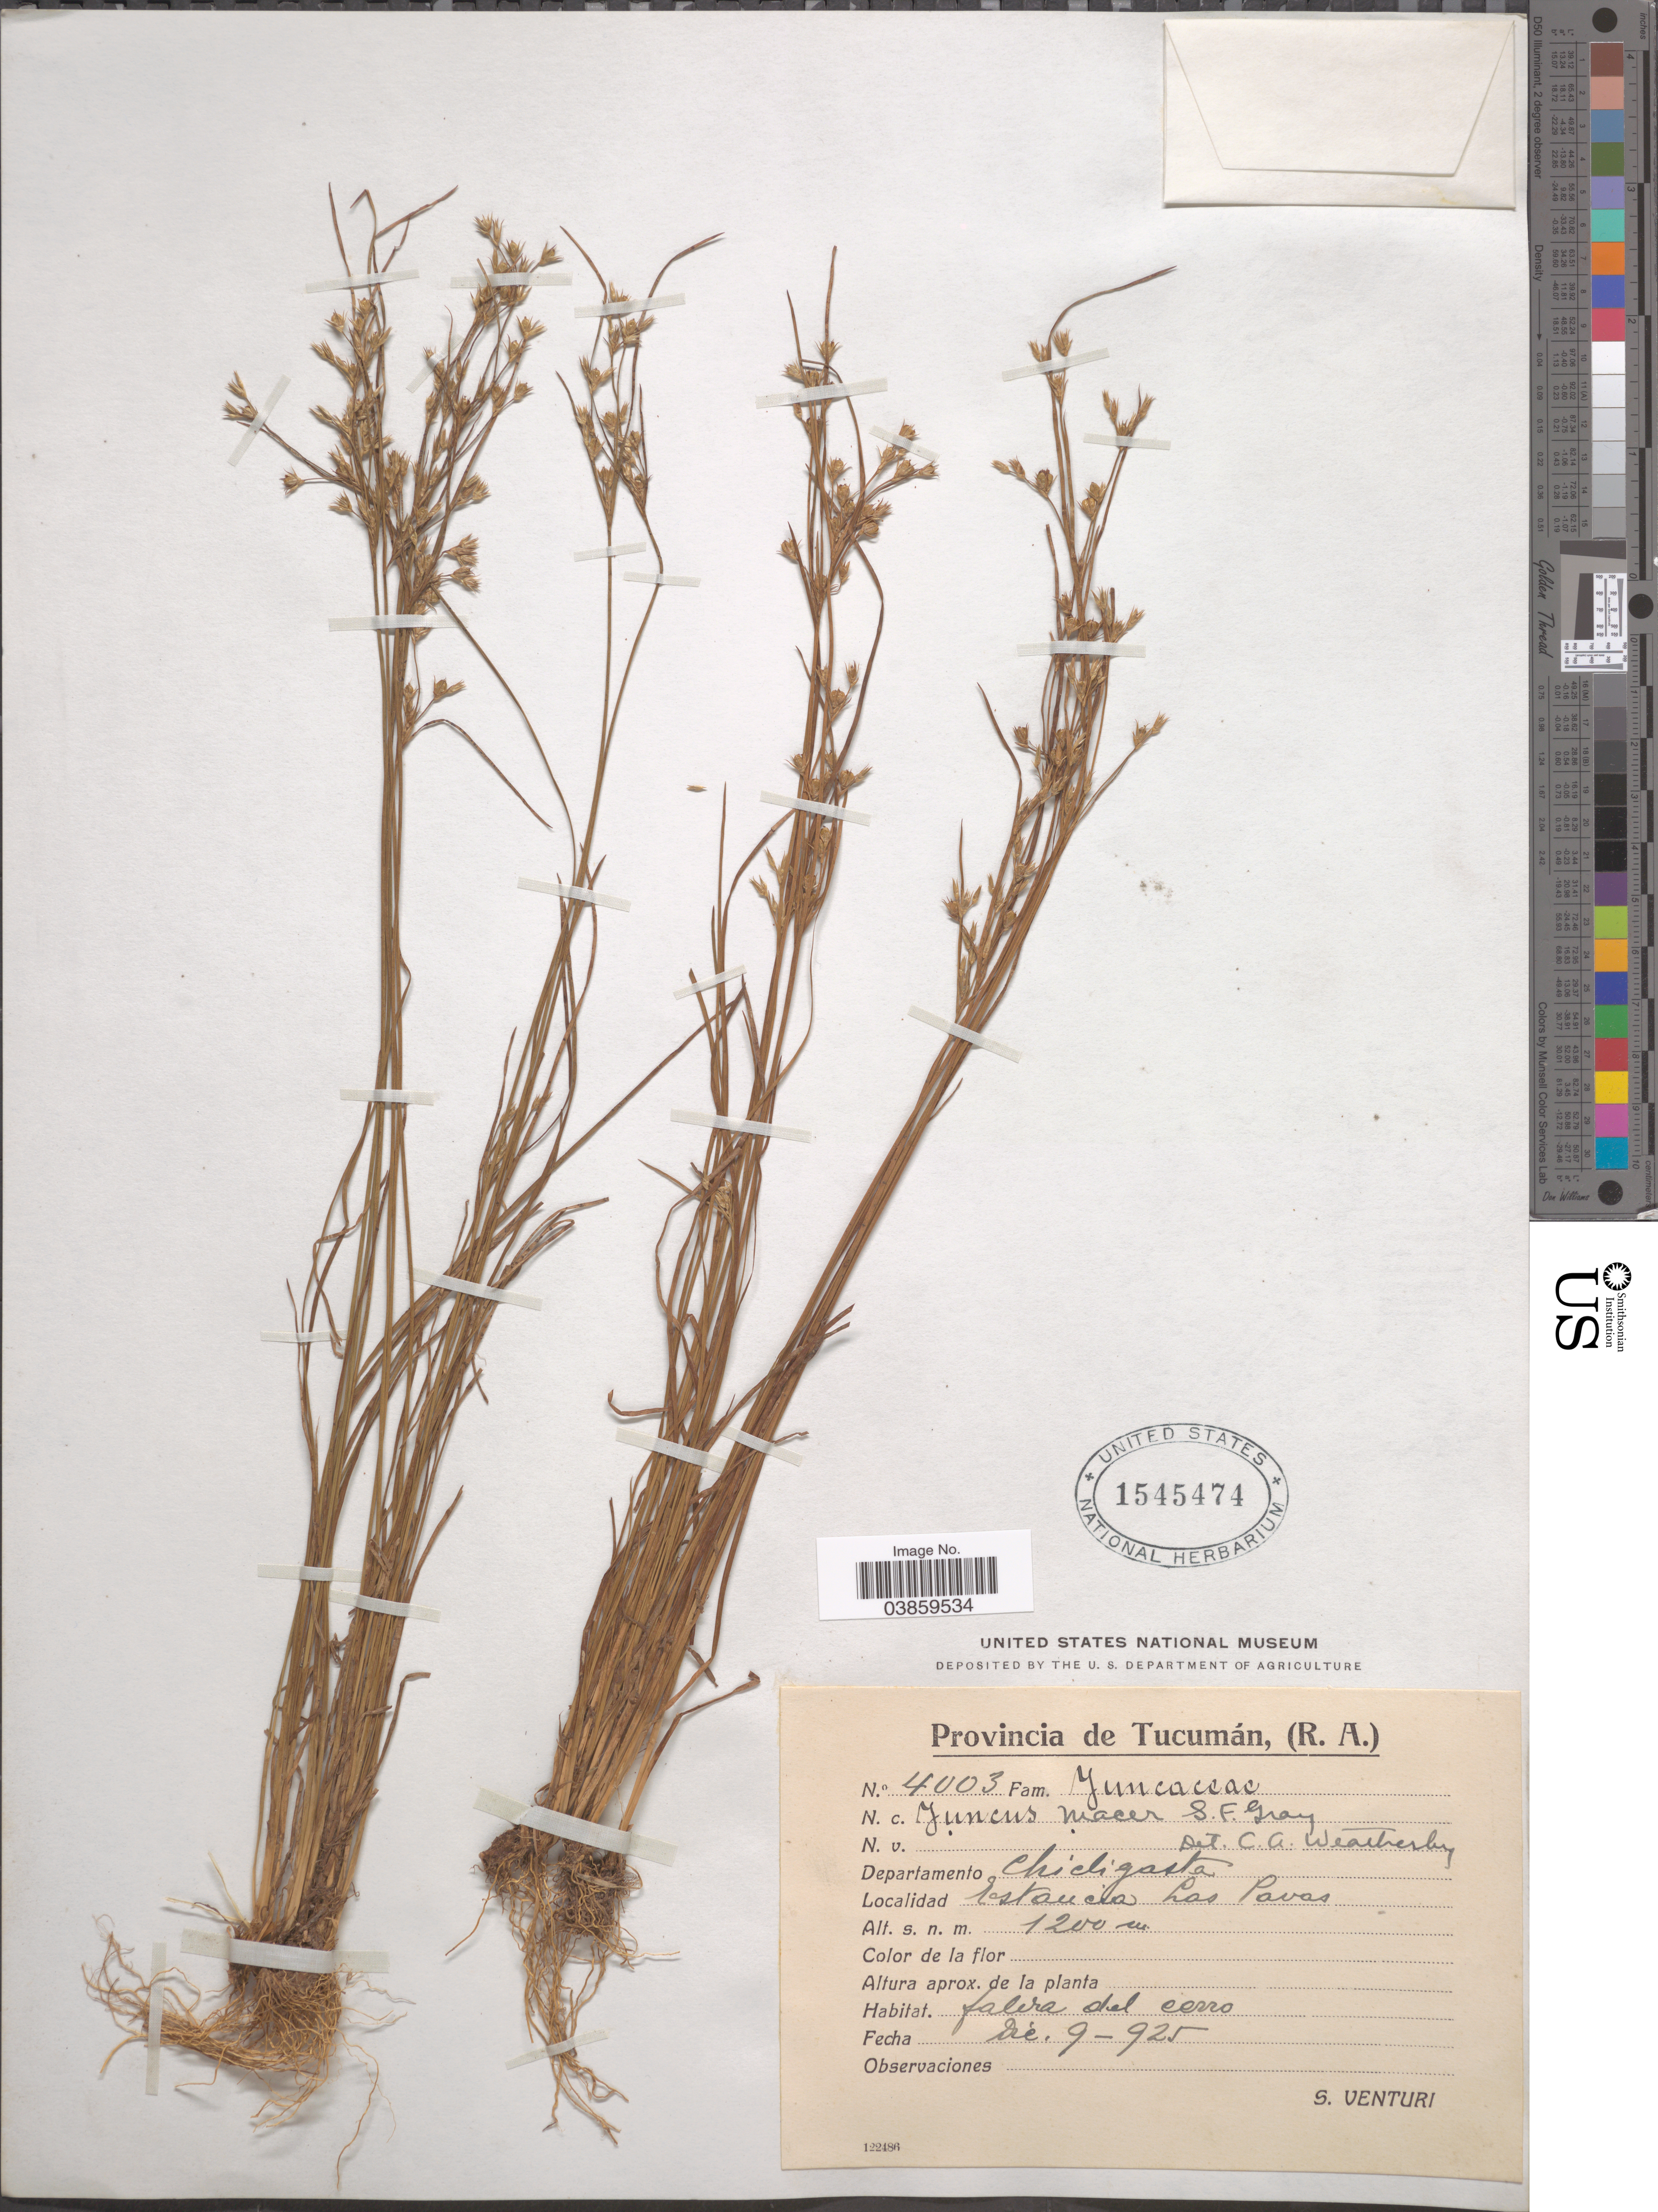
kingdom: Plantae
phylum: Tracheophyta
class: Liliopsida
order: Poales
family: Juncaceae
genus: Juncus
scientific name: Juncus macer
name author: S.F. Gray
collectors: S. Venturi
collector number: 4003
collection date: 1925-12-09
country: Argentina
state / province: Tucuman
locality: Departamento Chicligasta. Estancia Las Pavas.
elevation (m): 1200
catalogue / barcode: US 1545474